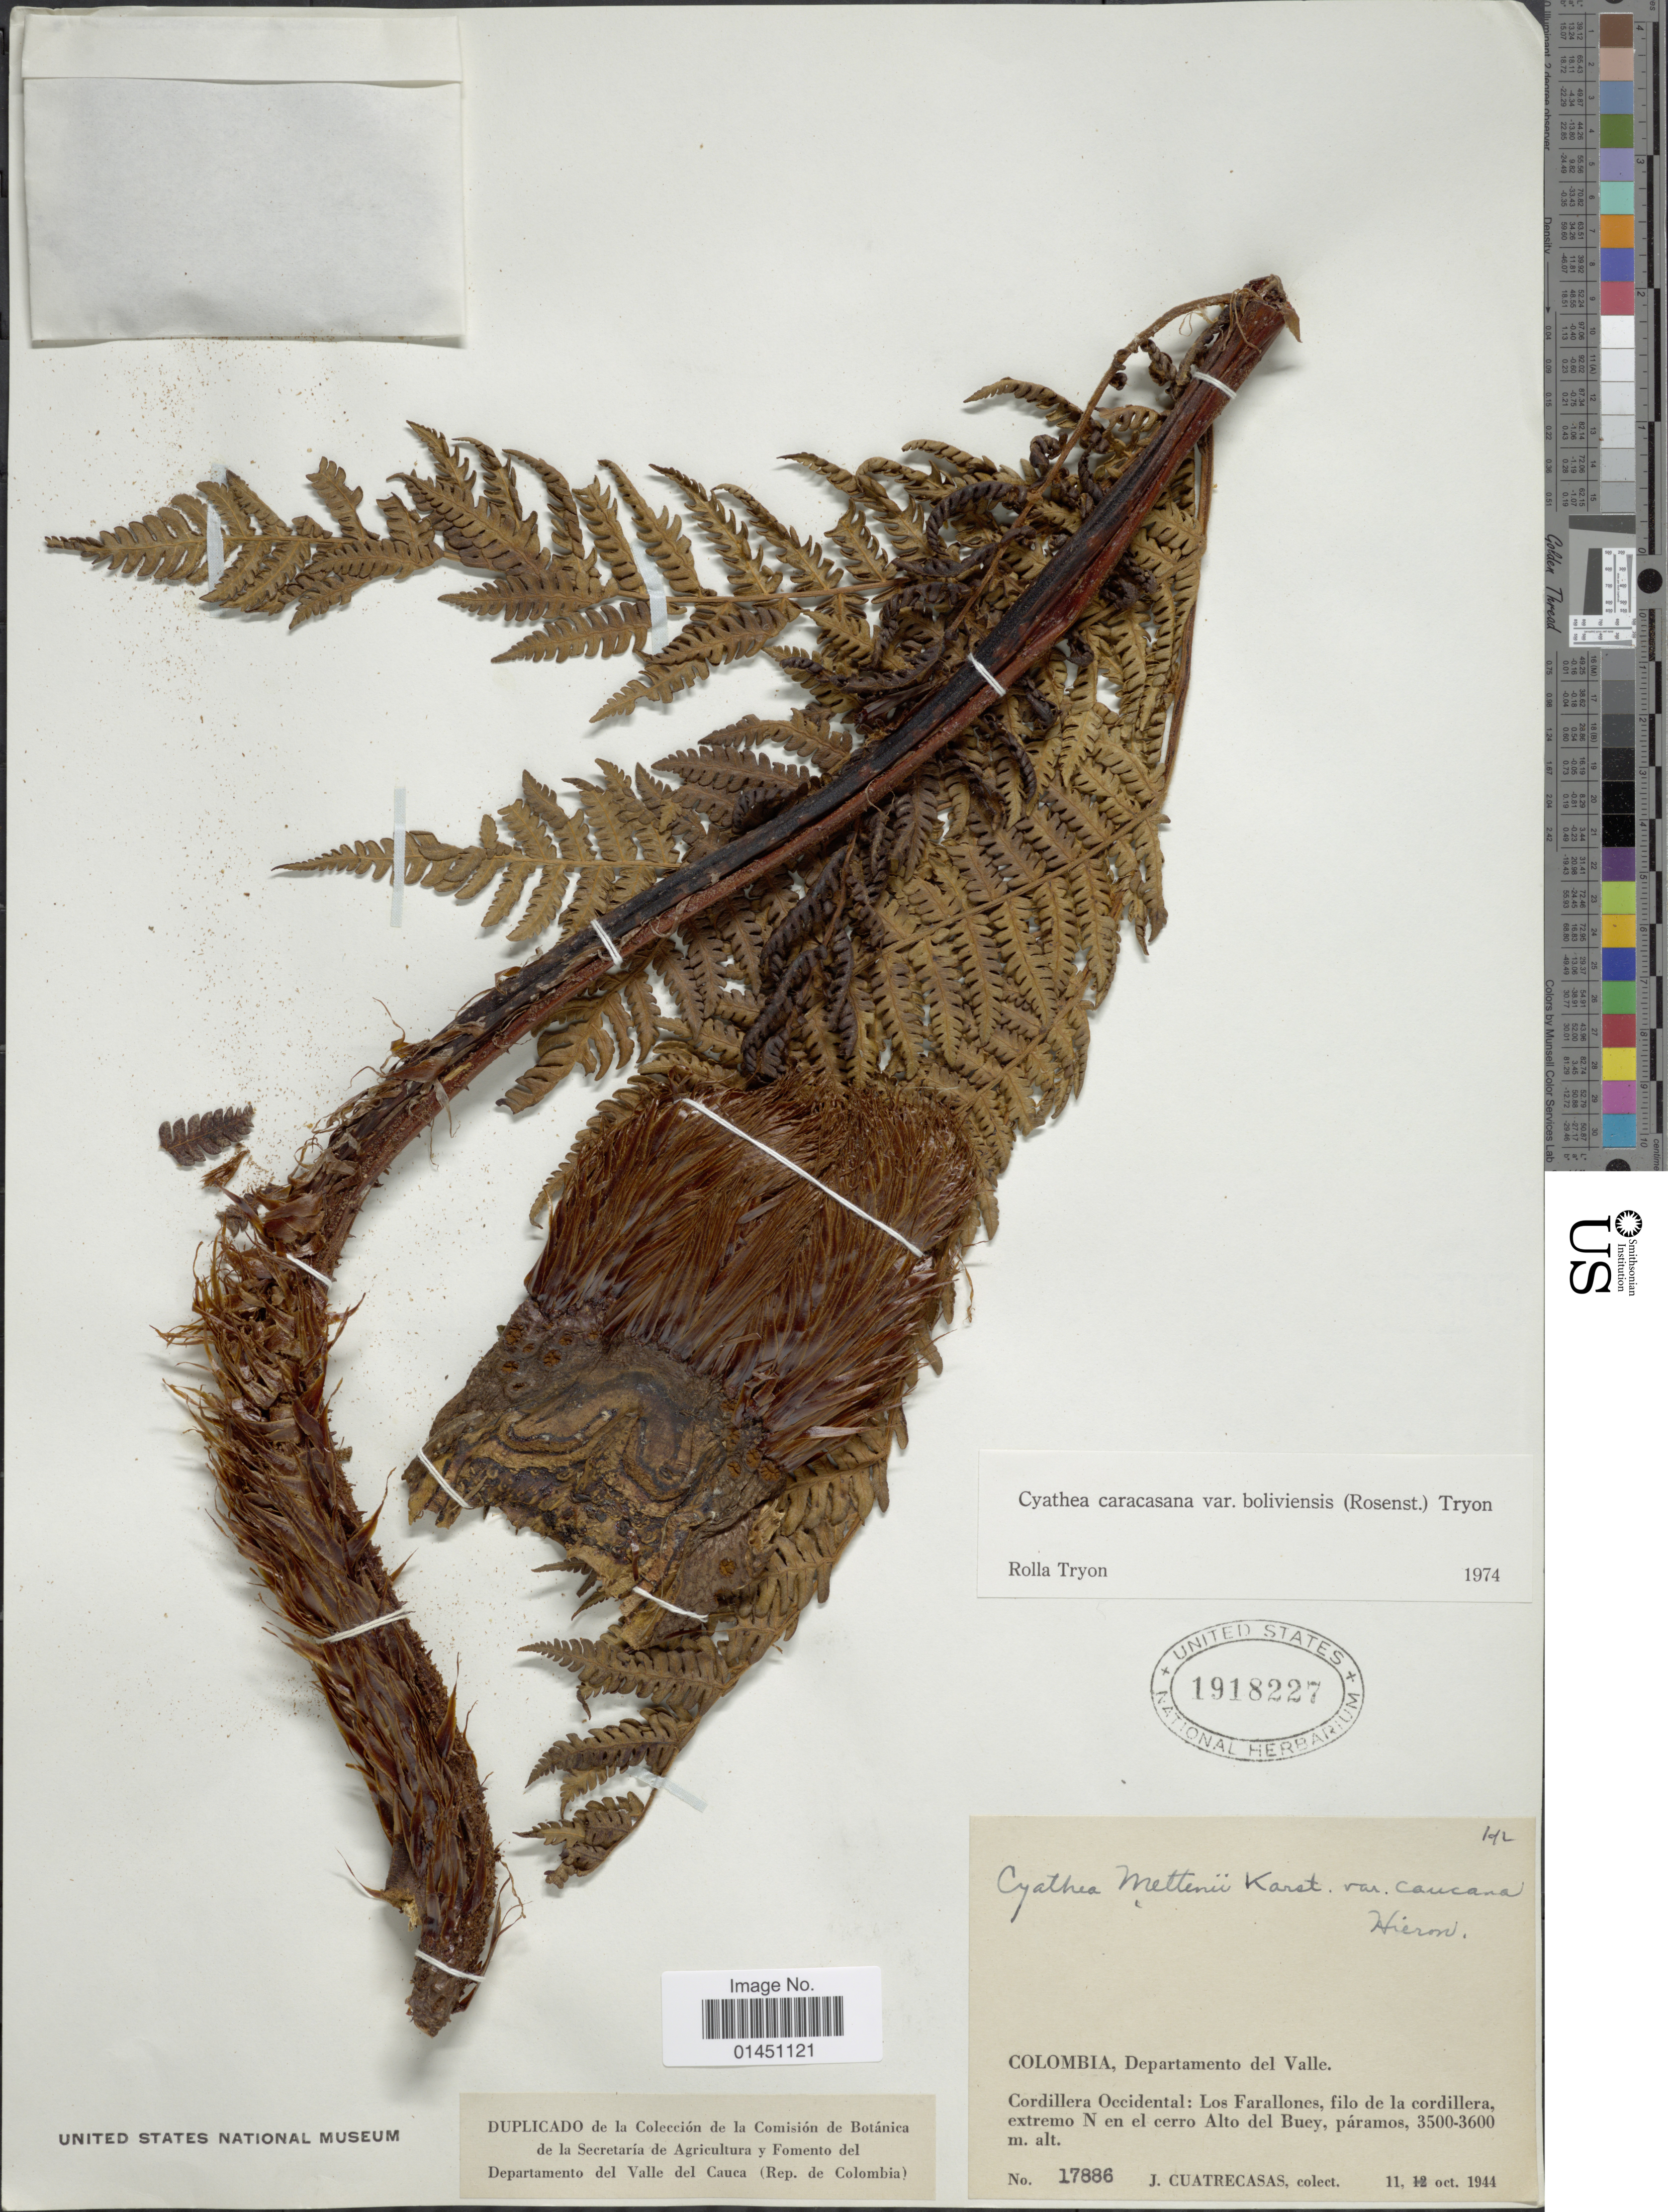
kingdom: Plantae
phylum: Tracheophyta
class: Polypodiopsida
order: Cyatheales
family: Cyatheaceae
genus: Cyathea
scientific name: Cyathea caracasana var. boliviensis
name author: (Rosenst.) R.M. Tryon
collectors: J. Cuatrecasas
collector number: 17886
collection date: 1944-10-11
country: Colombia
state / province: Valle del Cauca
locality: Departamento del Valle, Cordillera Occidental: Los Farallones, filo de la cordillera, extremo N en el cerro Alto del Buey, paramos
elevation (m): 3500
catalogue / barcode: US 1918227